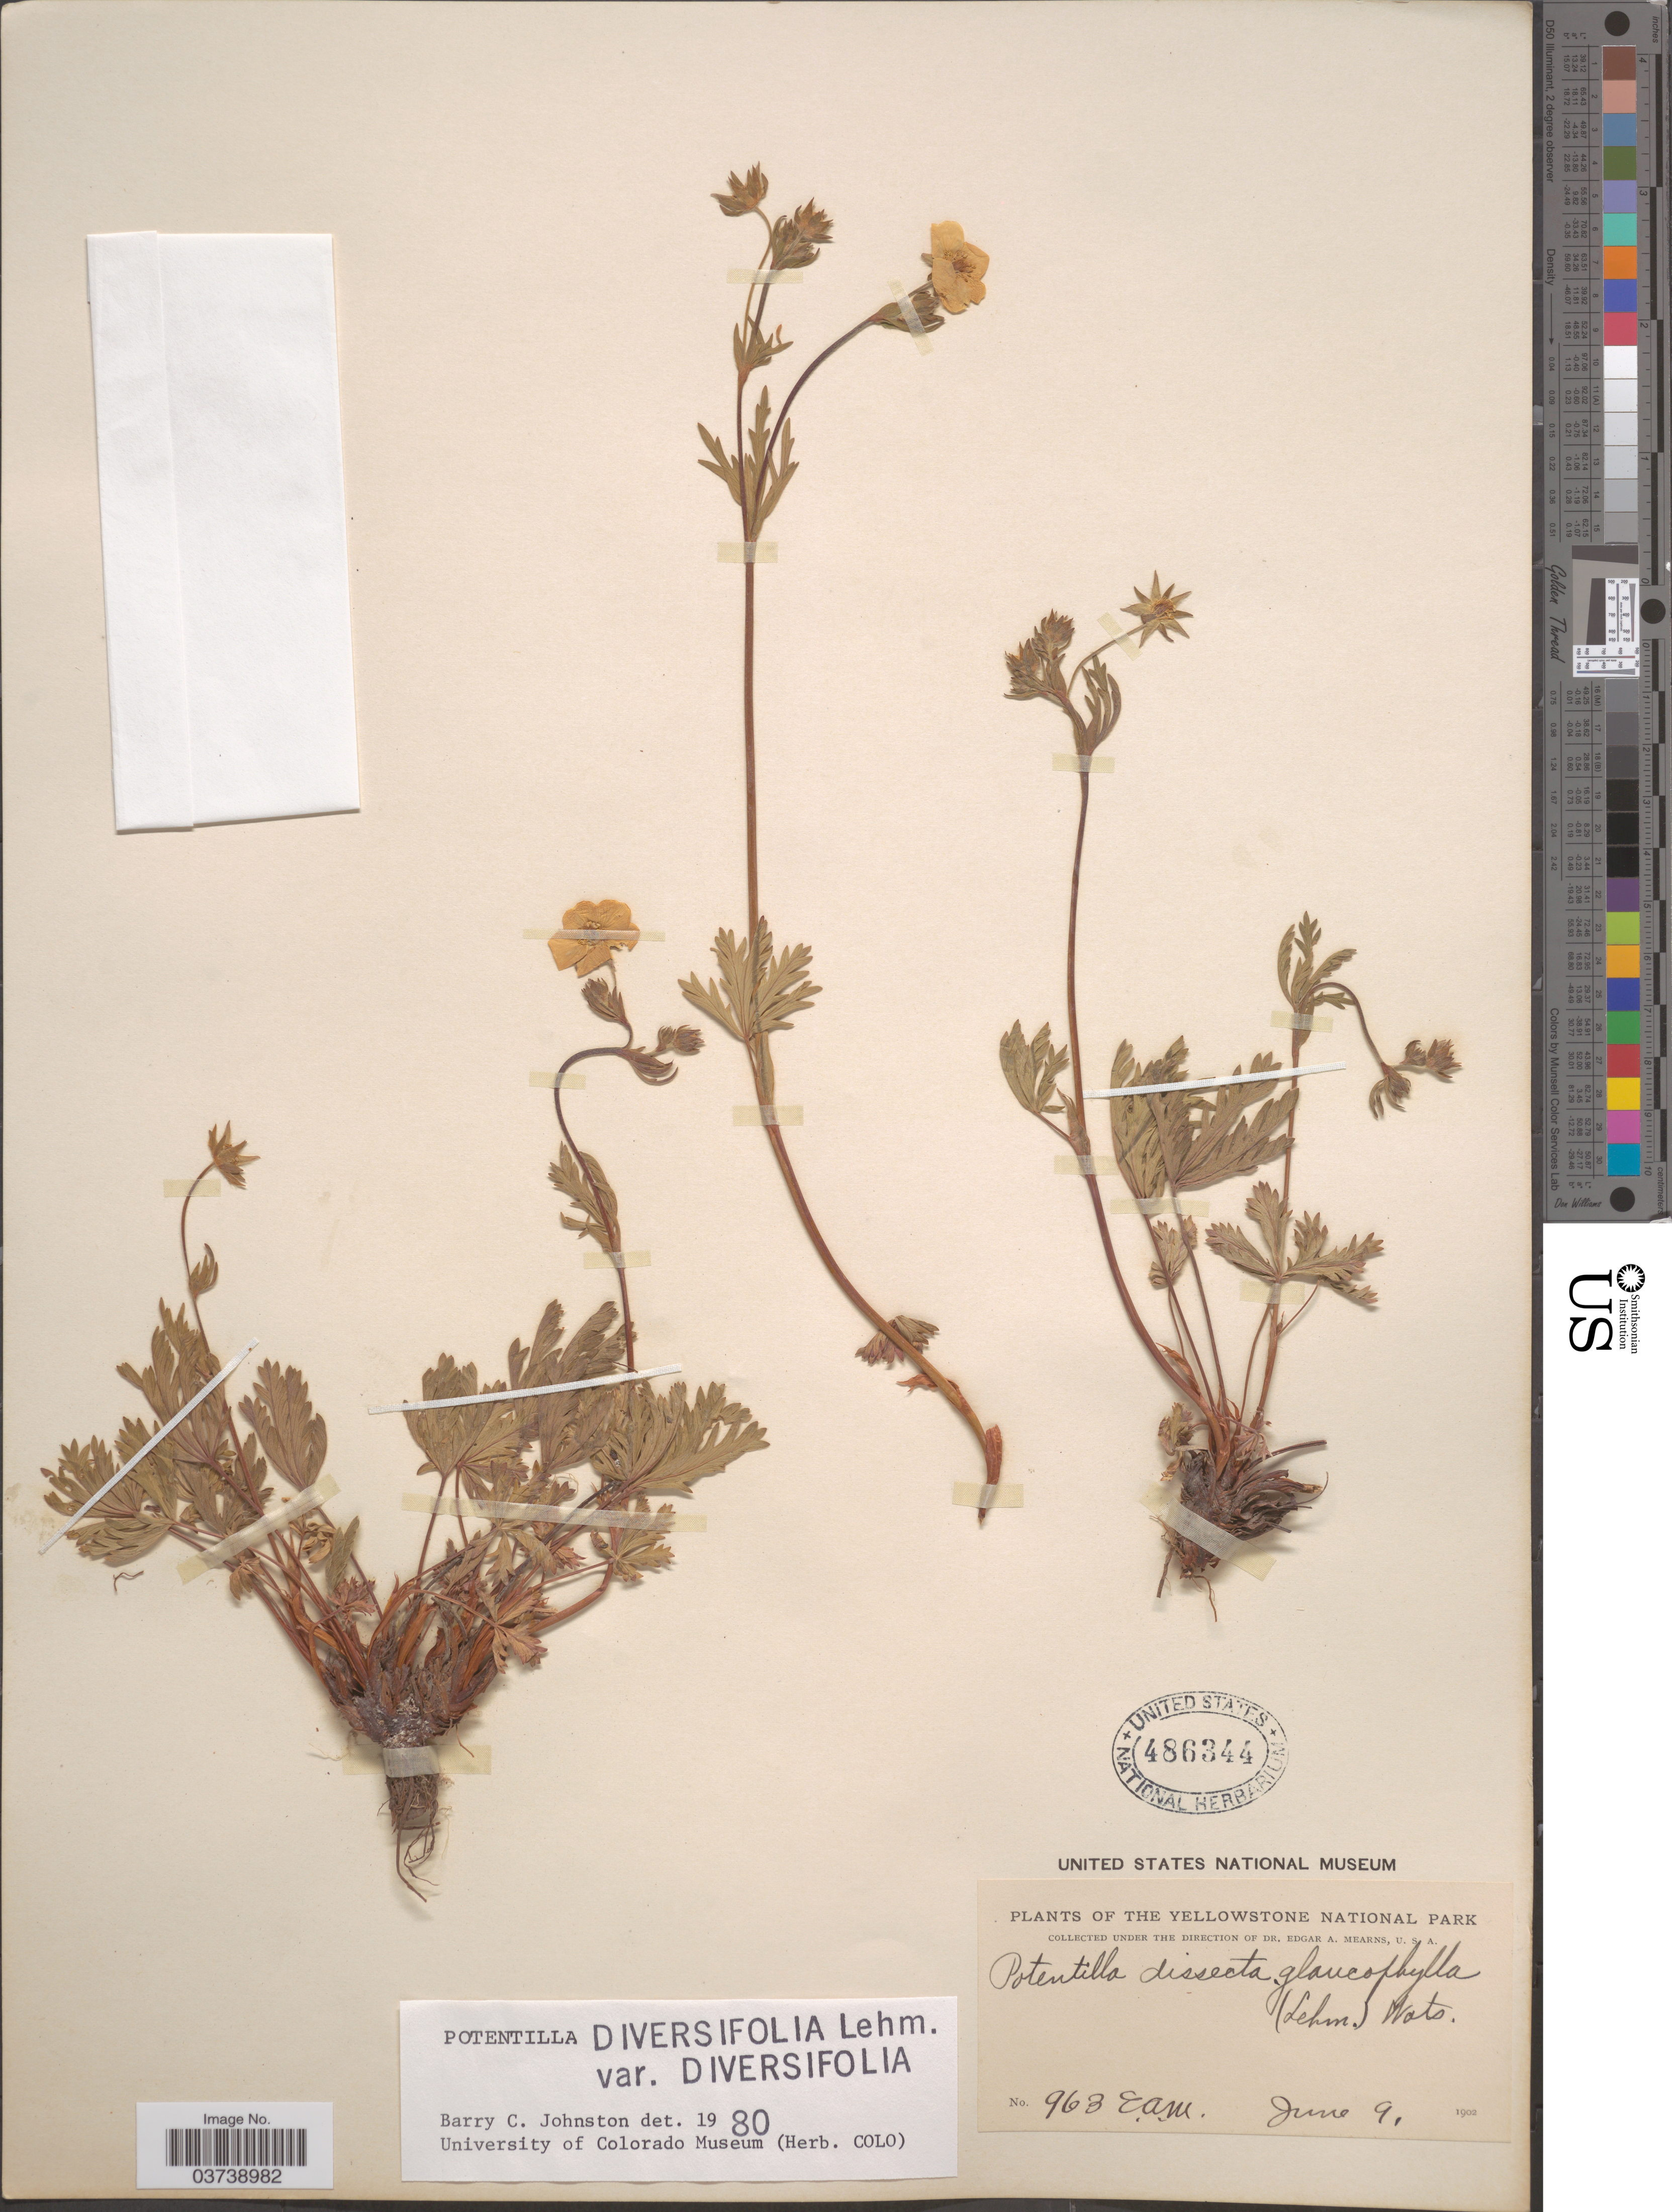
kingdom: Plantae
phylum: Tracheophyta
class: Magnoliopsida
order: Rosales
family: Rosaceae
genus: Potentilla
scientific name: Potentilla diversifolia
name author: Lehm.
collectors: E. A. Mearns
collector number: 963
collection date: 1902-06-09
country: United States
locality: The Yellowstone National Park.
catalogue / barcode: US 486344